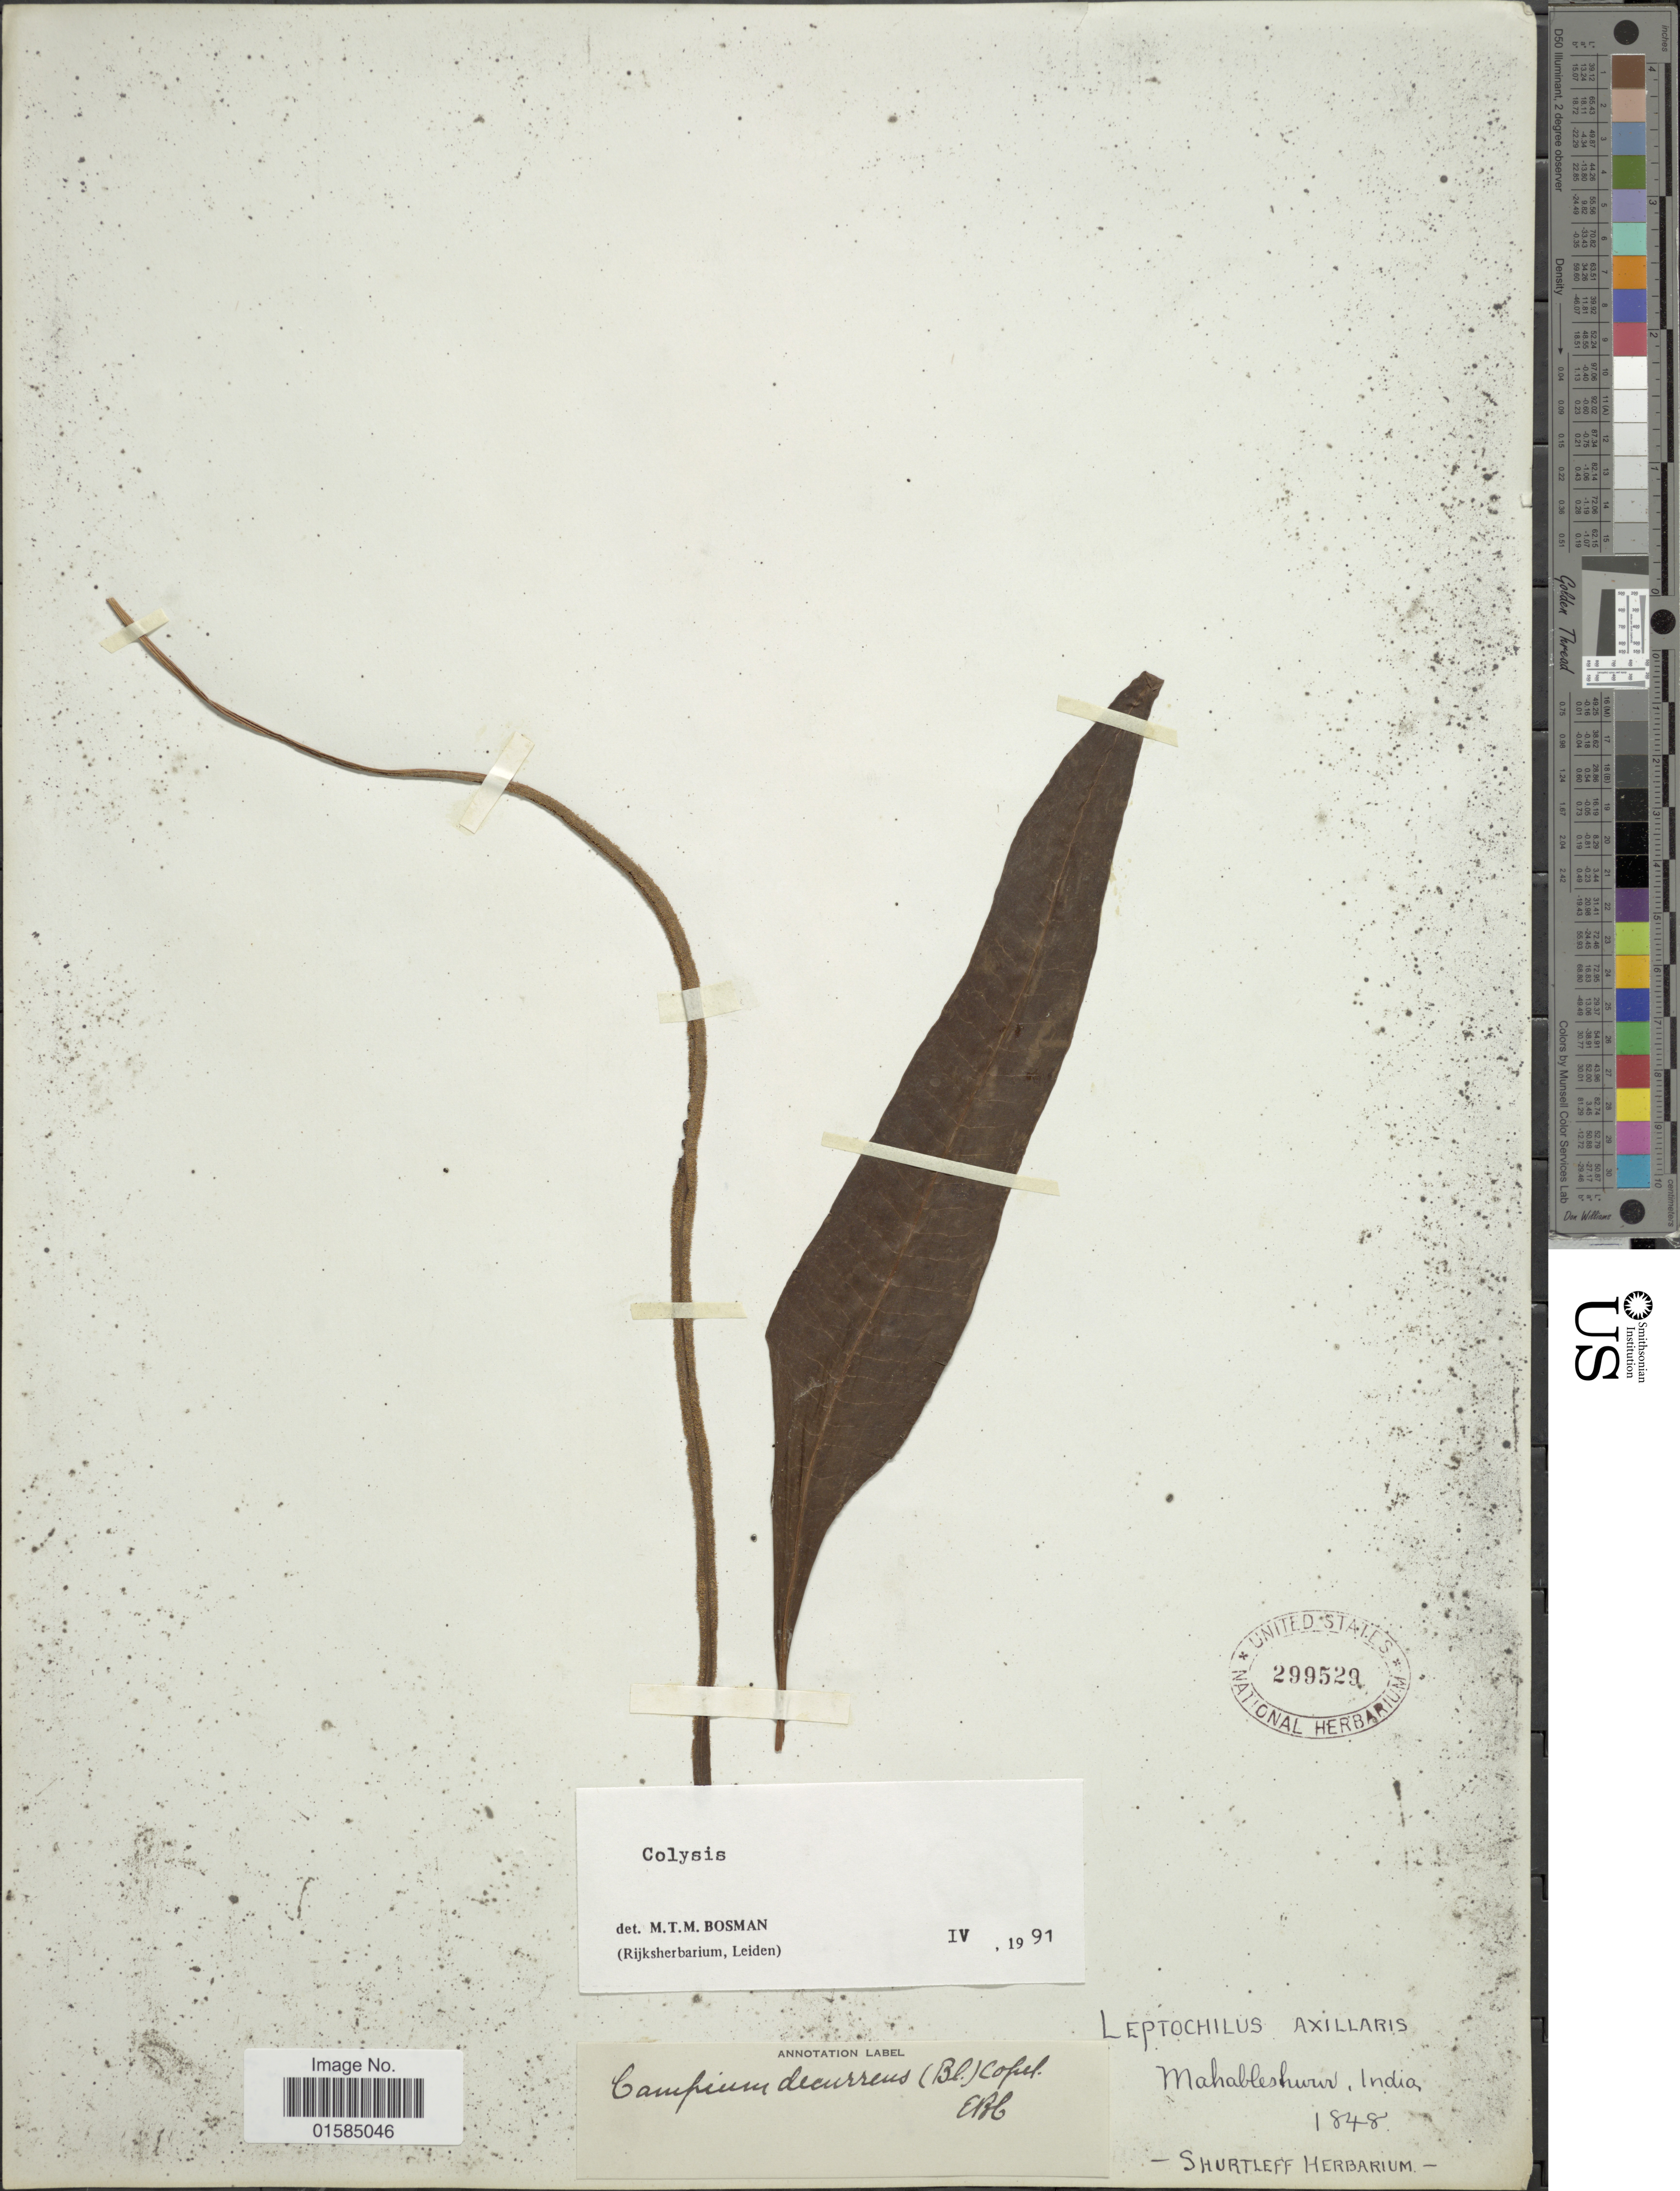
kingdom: Plantae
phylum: Tracheophyta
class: Polypodiopsida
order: Polypodiales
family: Polypodiaceae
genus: Leptochilus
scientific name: Leptochilus decurrens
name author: Blume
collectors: ex herb. Shurtleff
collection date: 1848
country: India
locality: Mahabelashwar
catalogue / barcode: US 299529